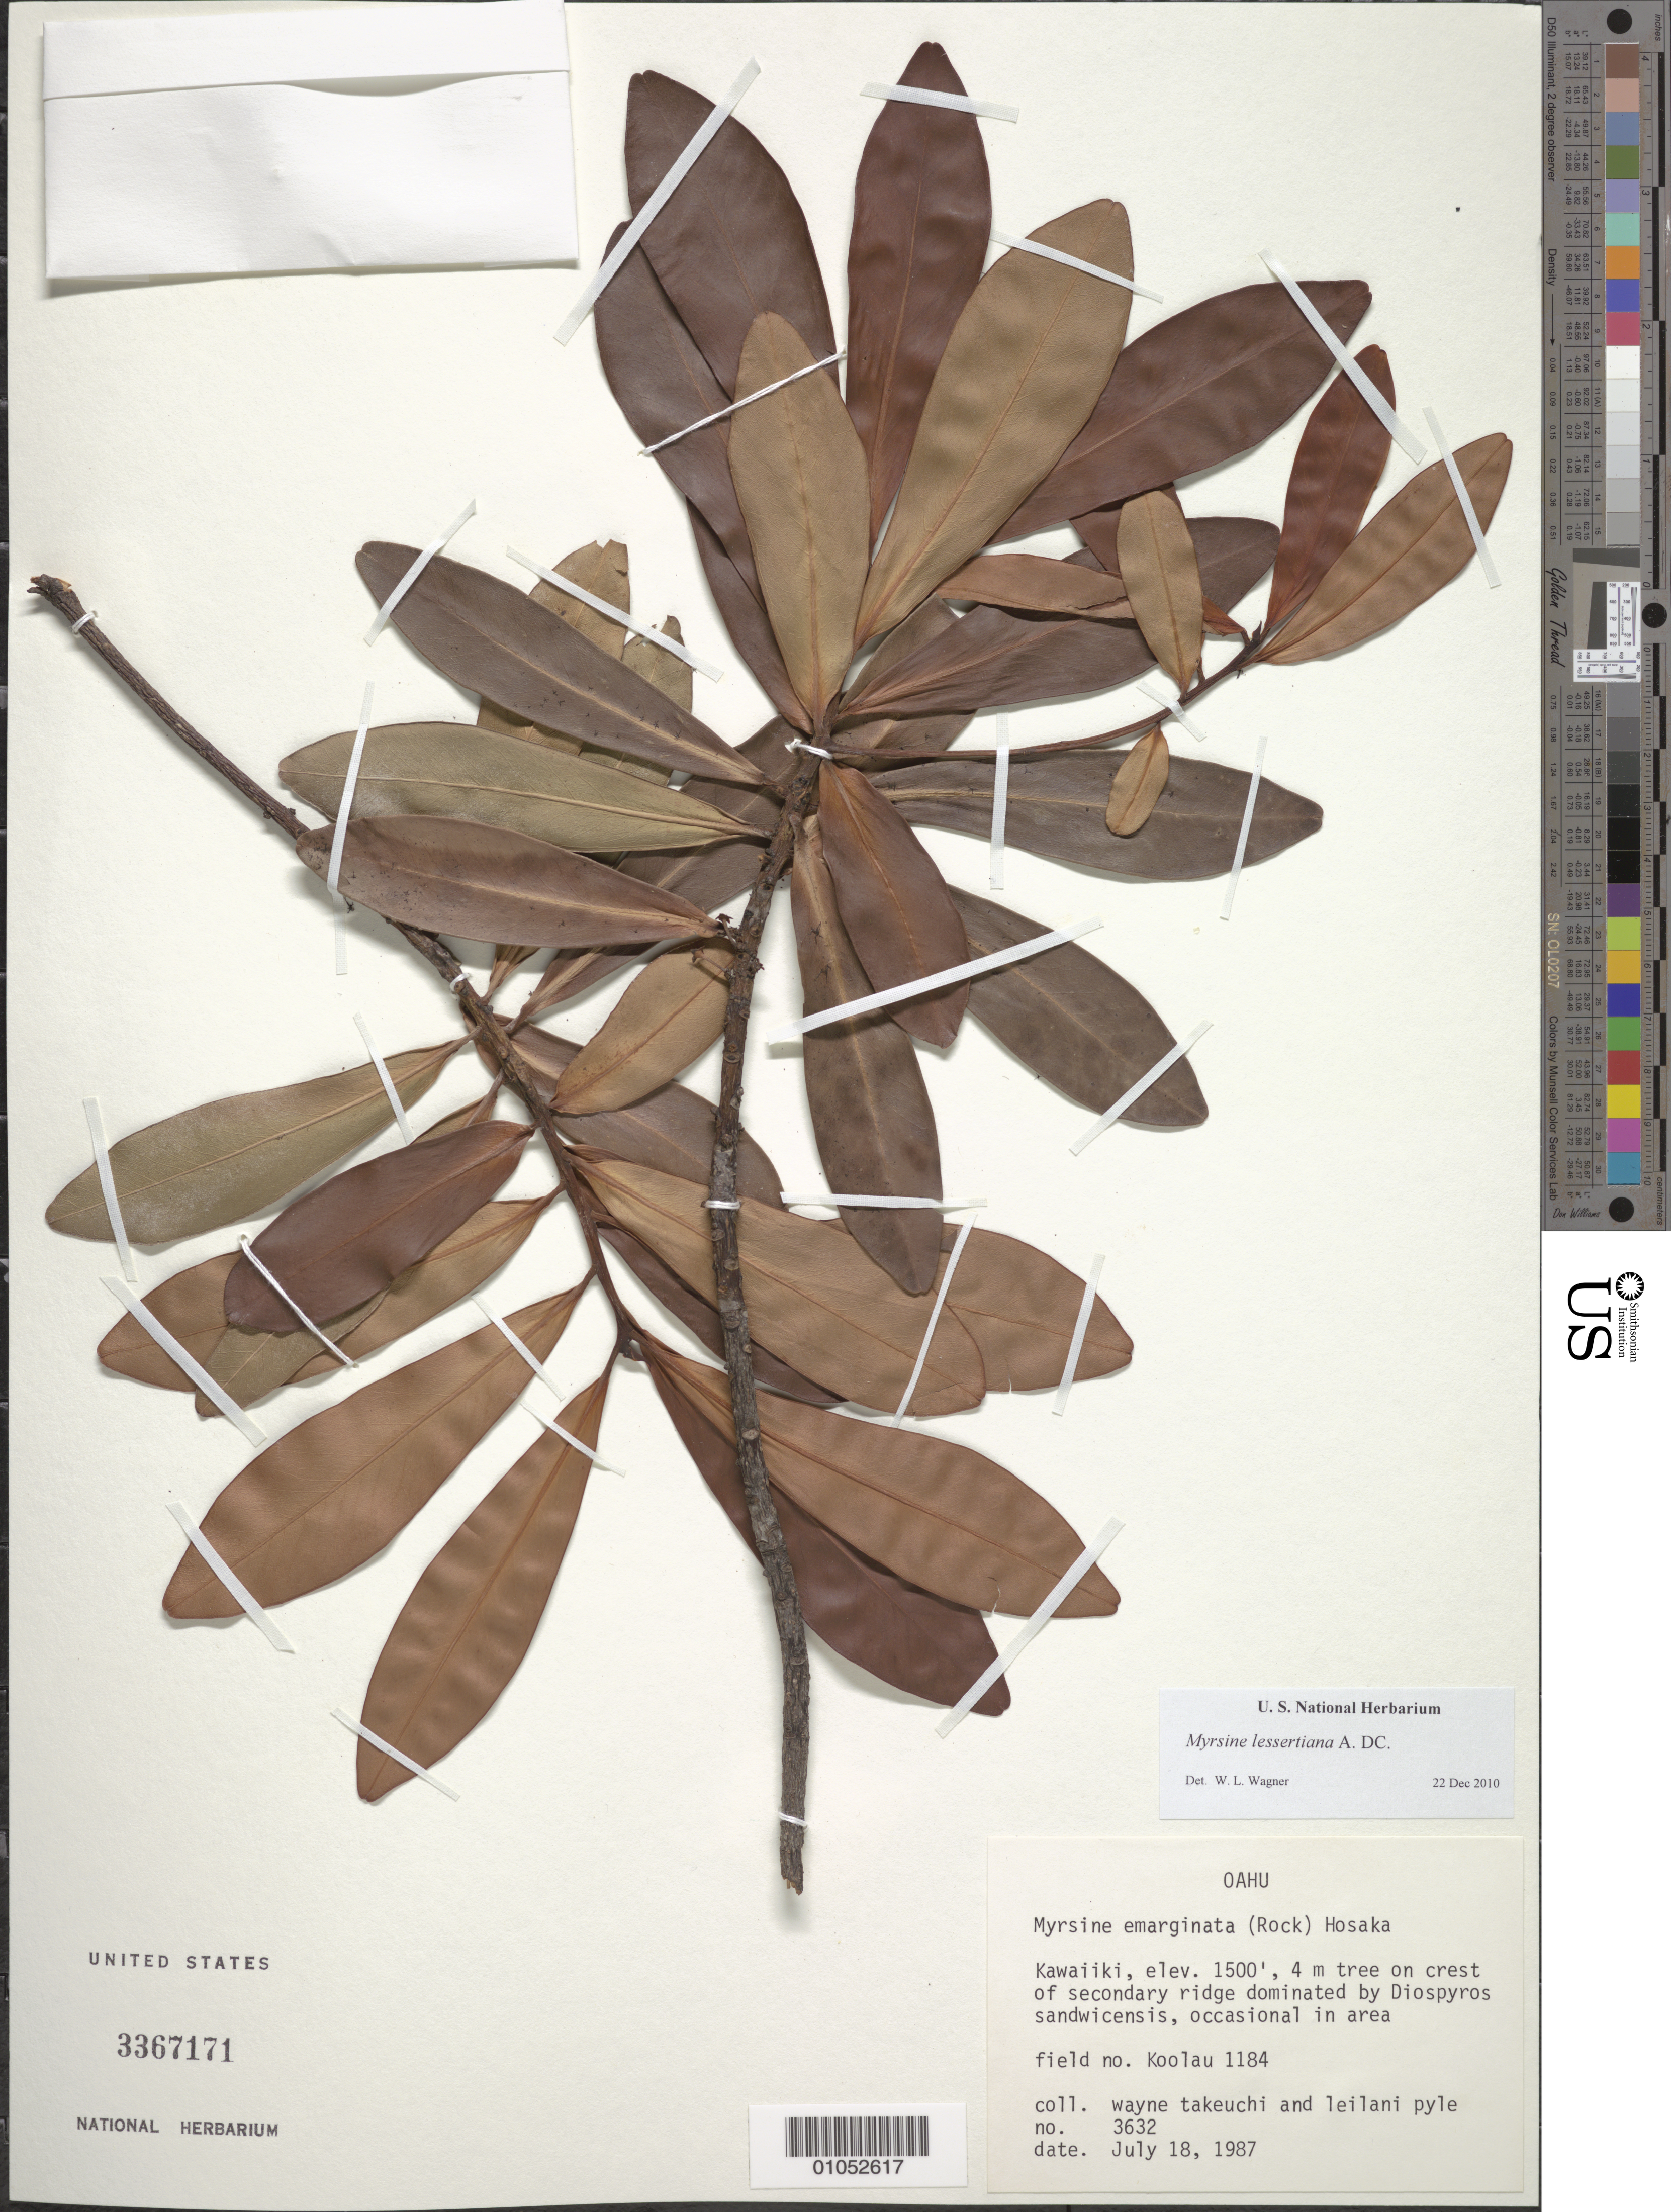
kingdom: Plantae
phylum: Tracheophyta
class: Magnoliopsida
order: Ericales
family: Primulaceae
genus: Myrsine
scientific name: Myrsine lessertiana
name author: A. DC.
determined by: Wagner, W. L., (BOT), Smithsonian Institution - National Museum of Natural History (UNITED STATES)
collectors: W. N. Takeuchi & L. Pyle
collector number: Koolau 1184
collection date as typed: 18 Jul 1987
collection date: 1987-07-18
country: United States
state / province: Hawaii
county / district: Honolulu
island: Oahu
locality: Kawaiiki, 4m tree on crest of secondary ridge.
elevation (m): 457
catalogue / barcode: US 3367171